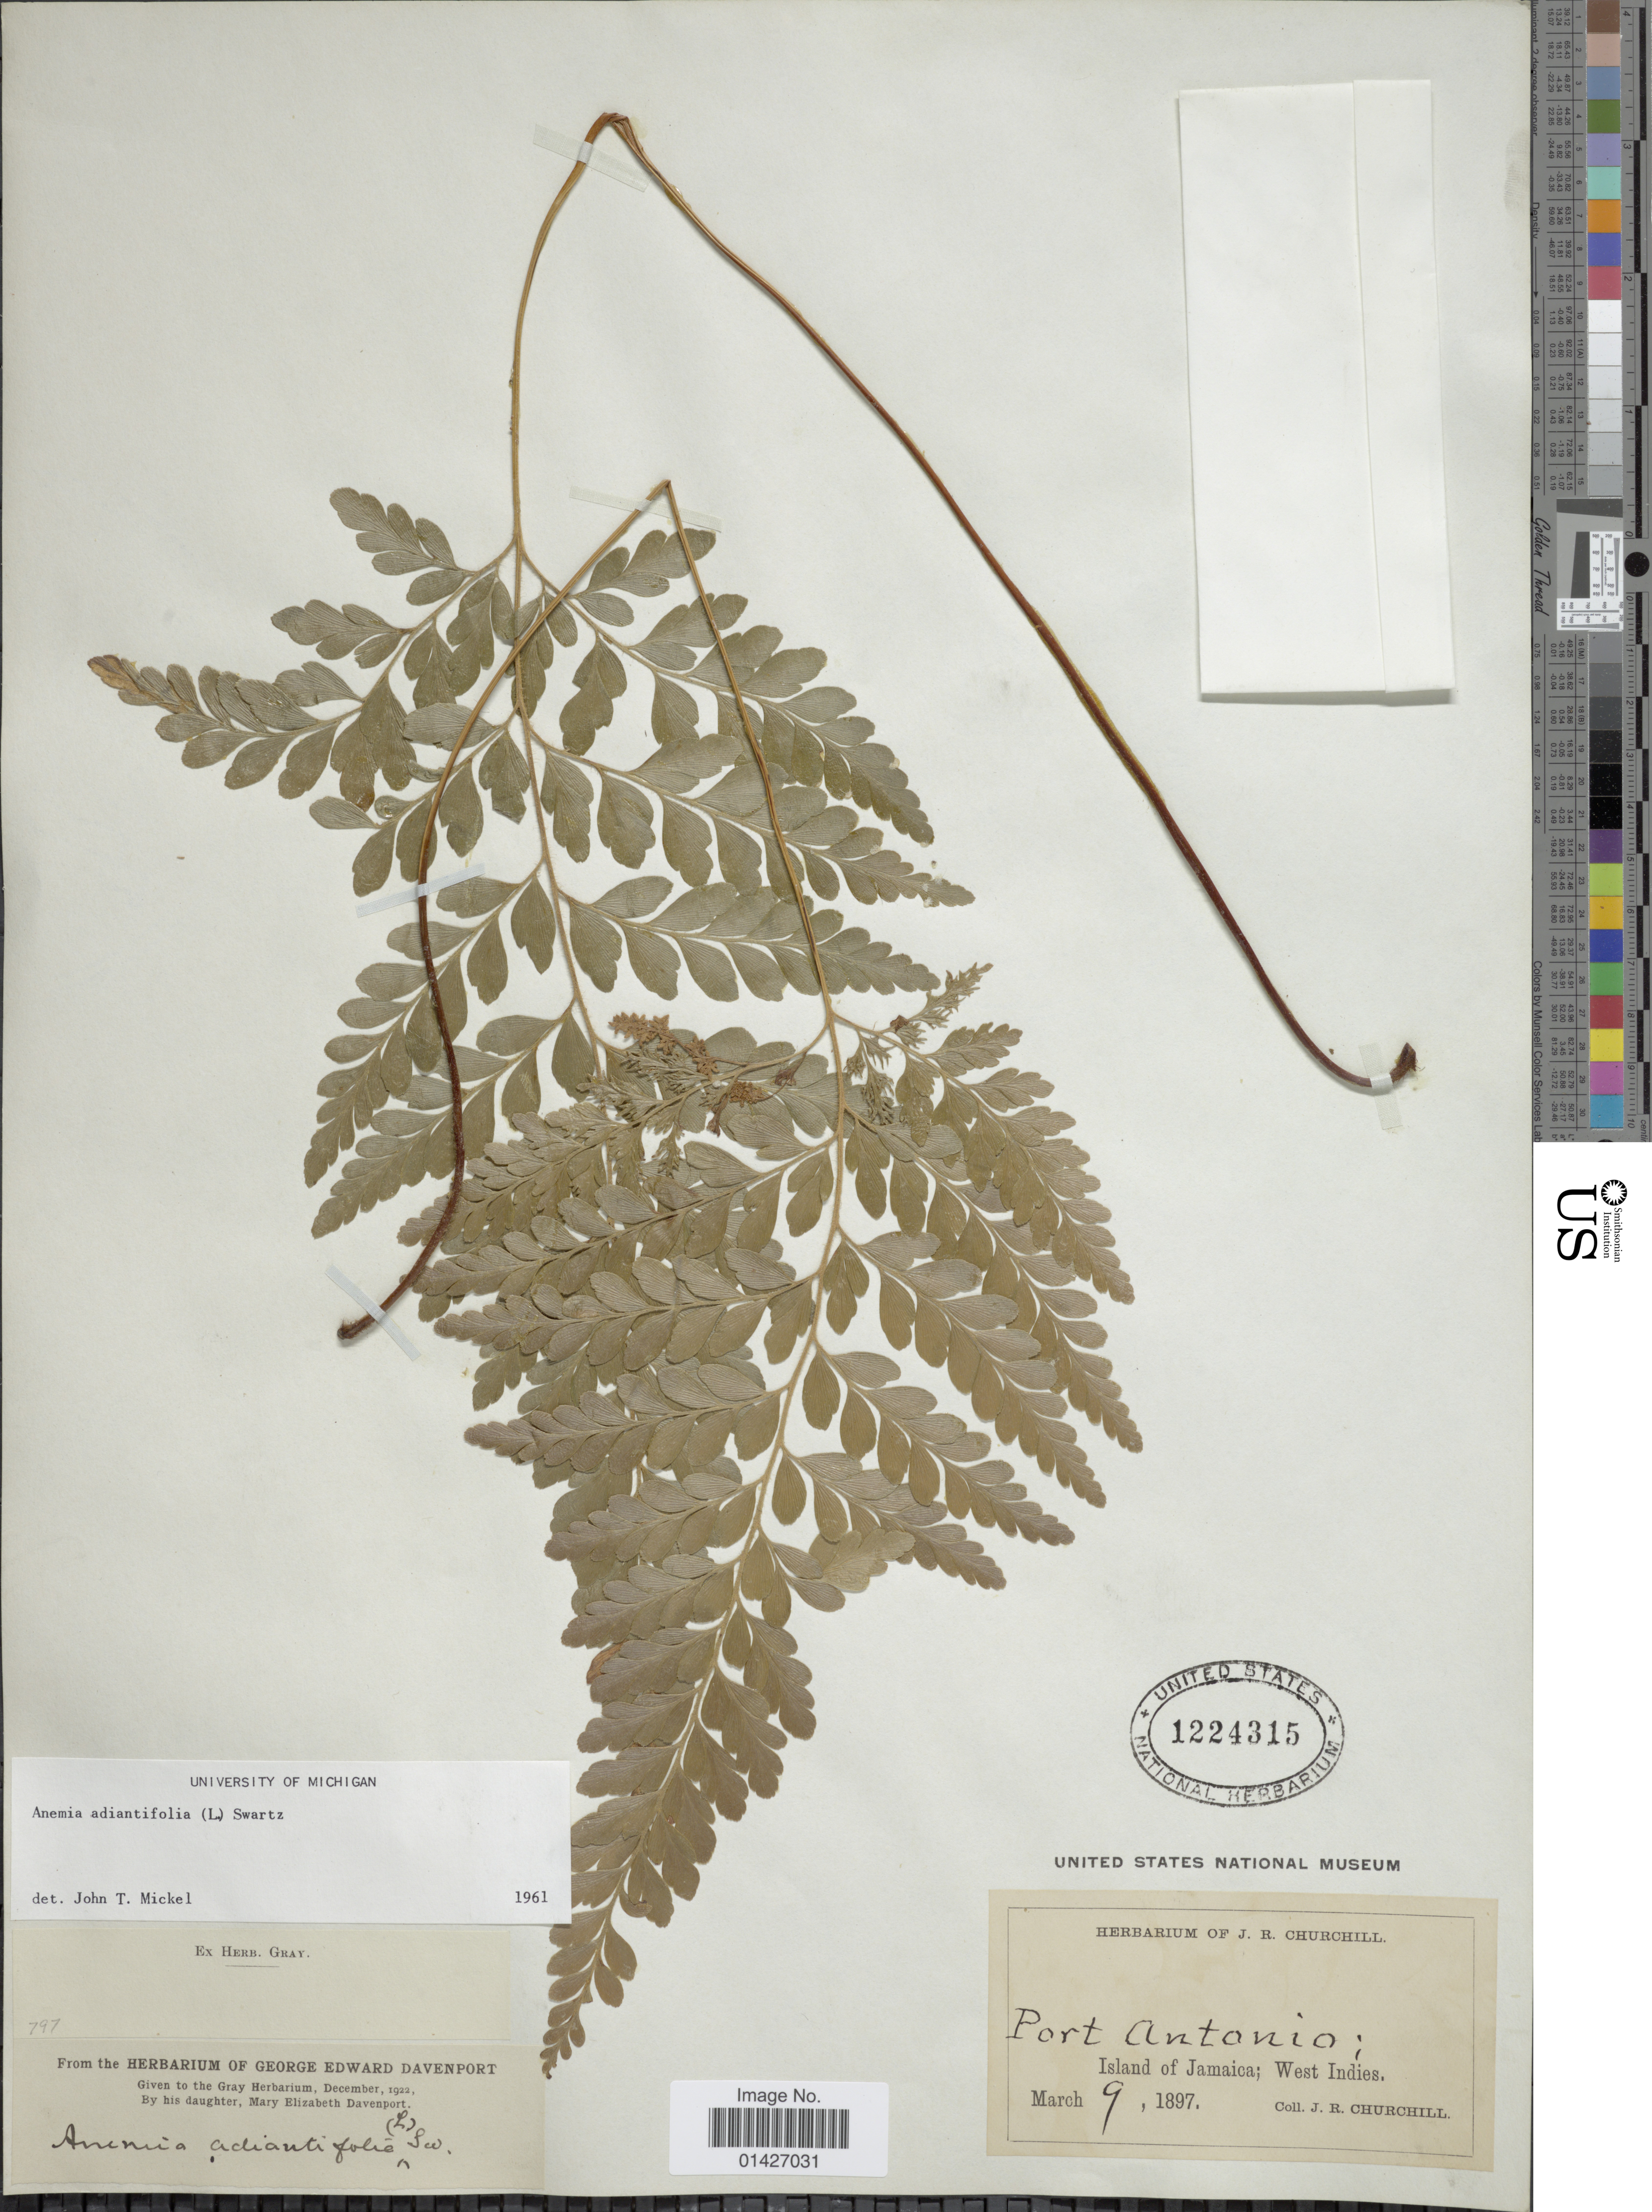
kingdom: Plantae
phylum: Tracheophyta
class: Polypodiopsida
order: Schizaeales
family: Anemiaceae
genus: Anemia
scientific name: Anemia adiantifolia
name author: (L.) Sw.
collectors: J. Churchill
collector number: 797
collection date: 1897-03-09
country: Jamaica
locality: Port Antonio. Island of Jamaica; West Indies.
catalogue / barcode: US 1224315